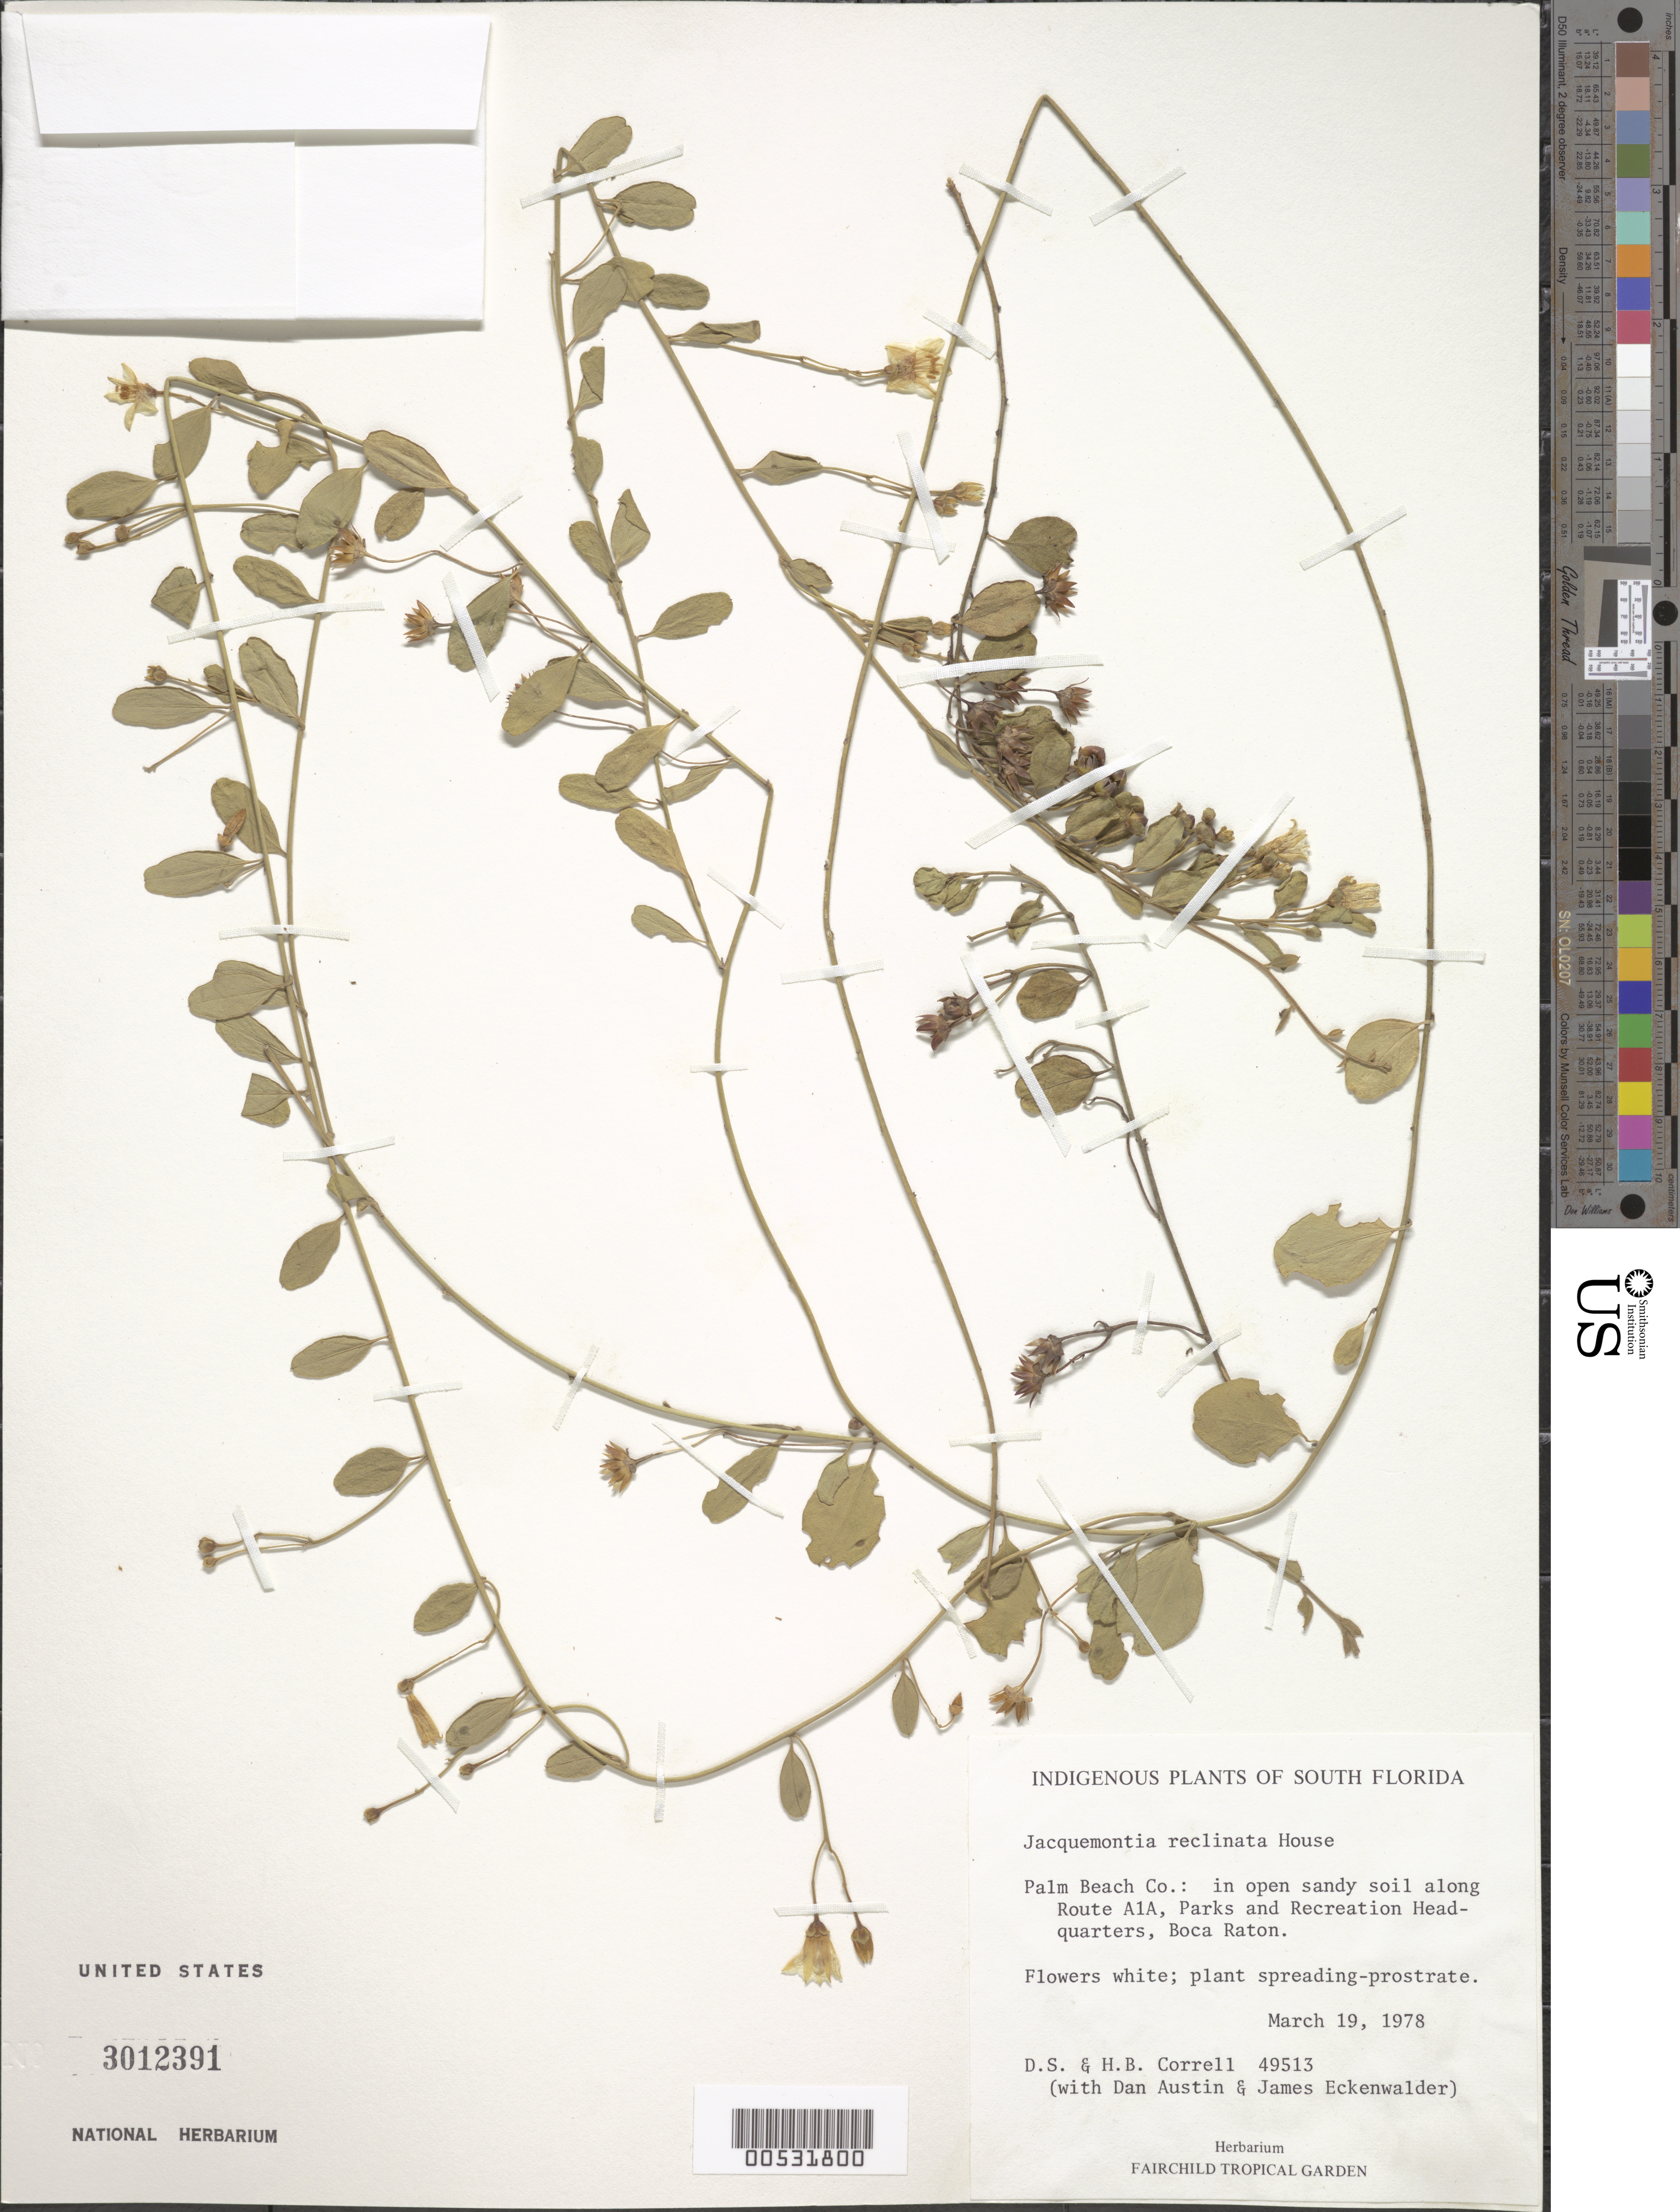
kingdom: Plantae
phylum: Tracheophyta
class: Magnoliopsida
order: Solanales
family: Convolvulaceae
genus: Jacquemontia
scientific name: Jacquemontia reclinata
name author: House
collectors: D. S. Correll, H. Correll, D. Austin & J. Eckenwalder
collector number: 49513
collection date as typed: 19 Mar 1978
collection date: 1978-03-19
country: United States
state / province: Florida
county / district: Palm Beach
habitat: In open sandy soil.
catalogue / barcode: US 3012391